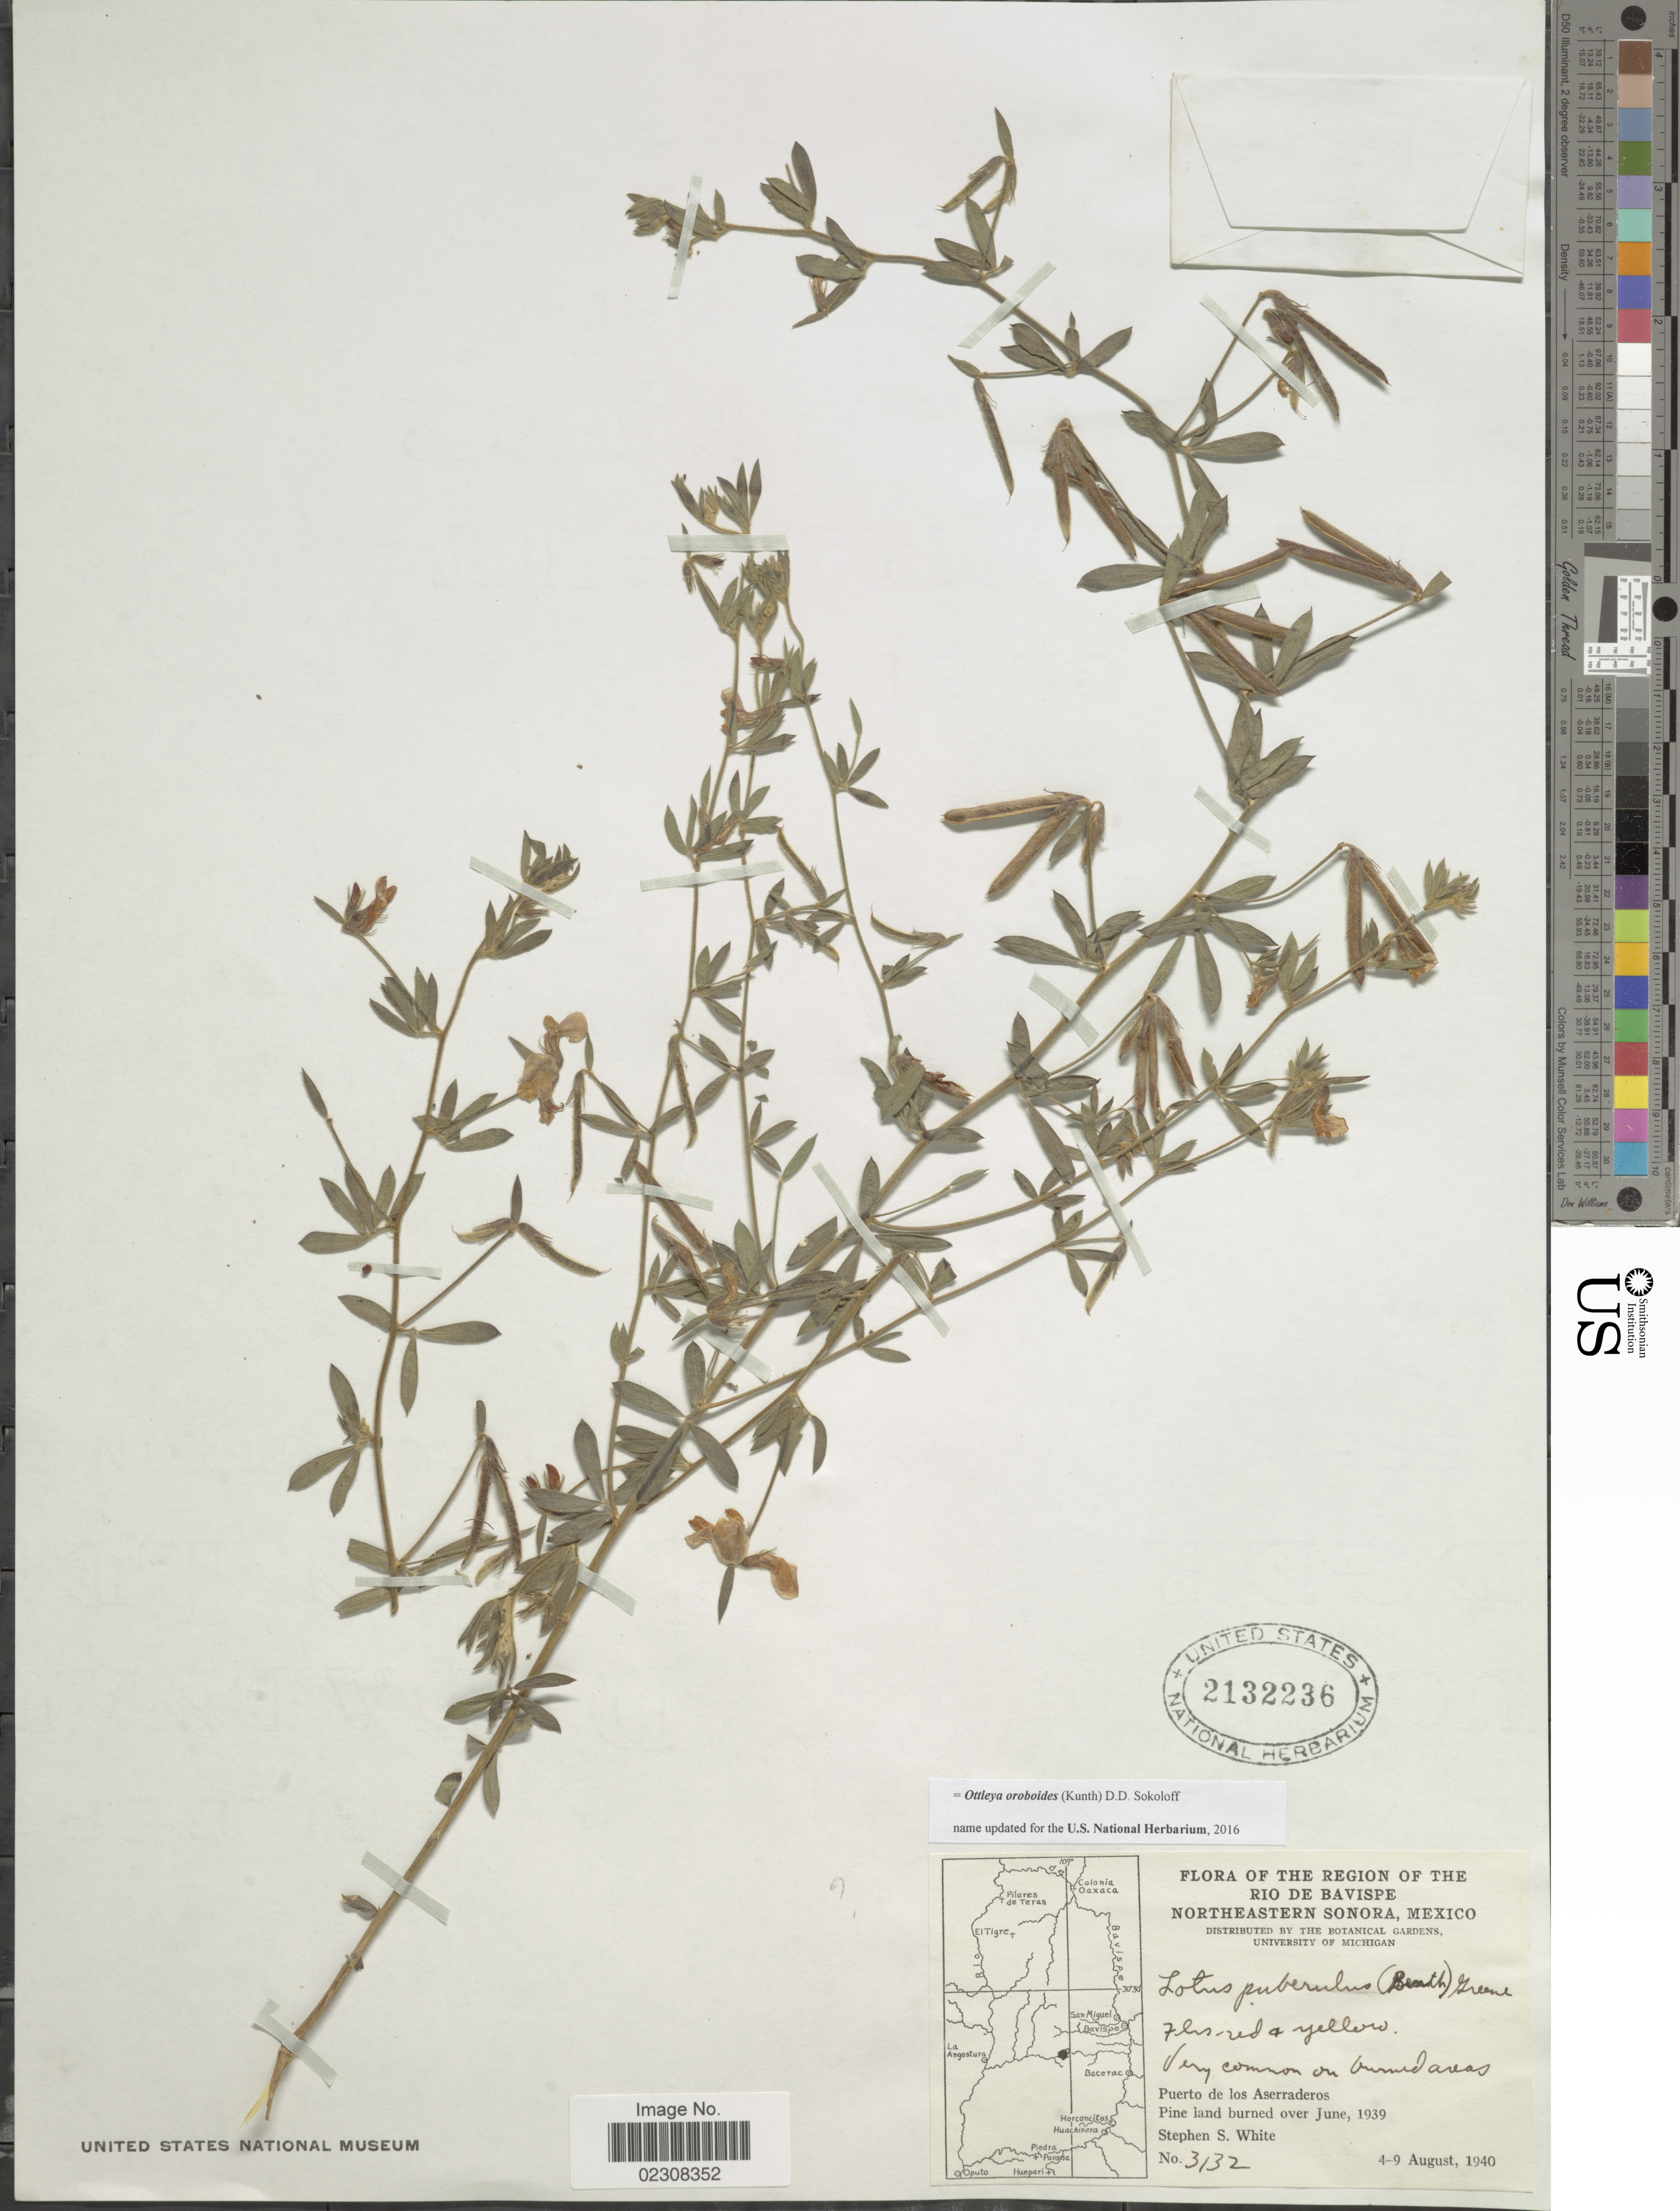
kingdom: Plantae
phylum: Tracheophyta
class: Magnoliopsida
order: Fabales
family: Fabaceae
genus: Ottleya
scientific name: Ottleya oroboides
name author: (Kunth) D.D. Sokoloff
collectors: S. S. White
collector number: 3132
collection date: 1940-08-04/1940-08-09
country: Mexico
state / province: Sonora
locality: The Region of the Rio De Bavispe, Northeastern Sonora, Puerto de los Aserraderos, Pine land burned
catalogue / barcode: US 2132236